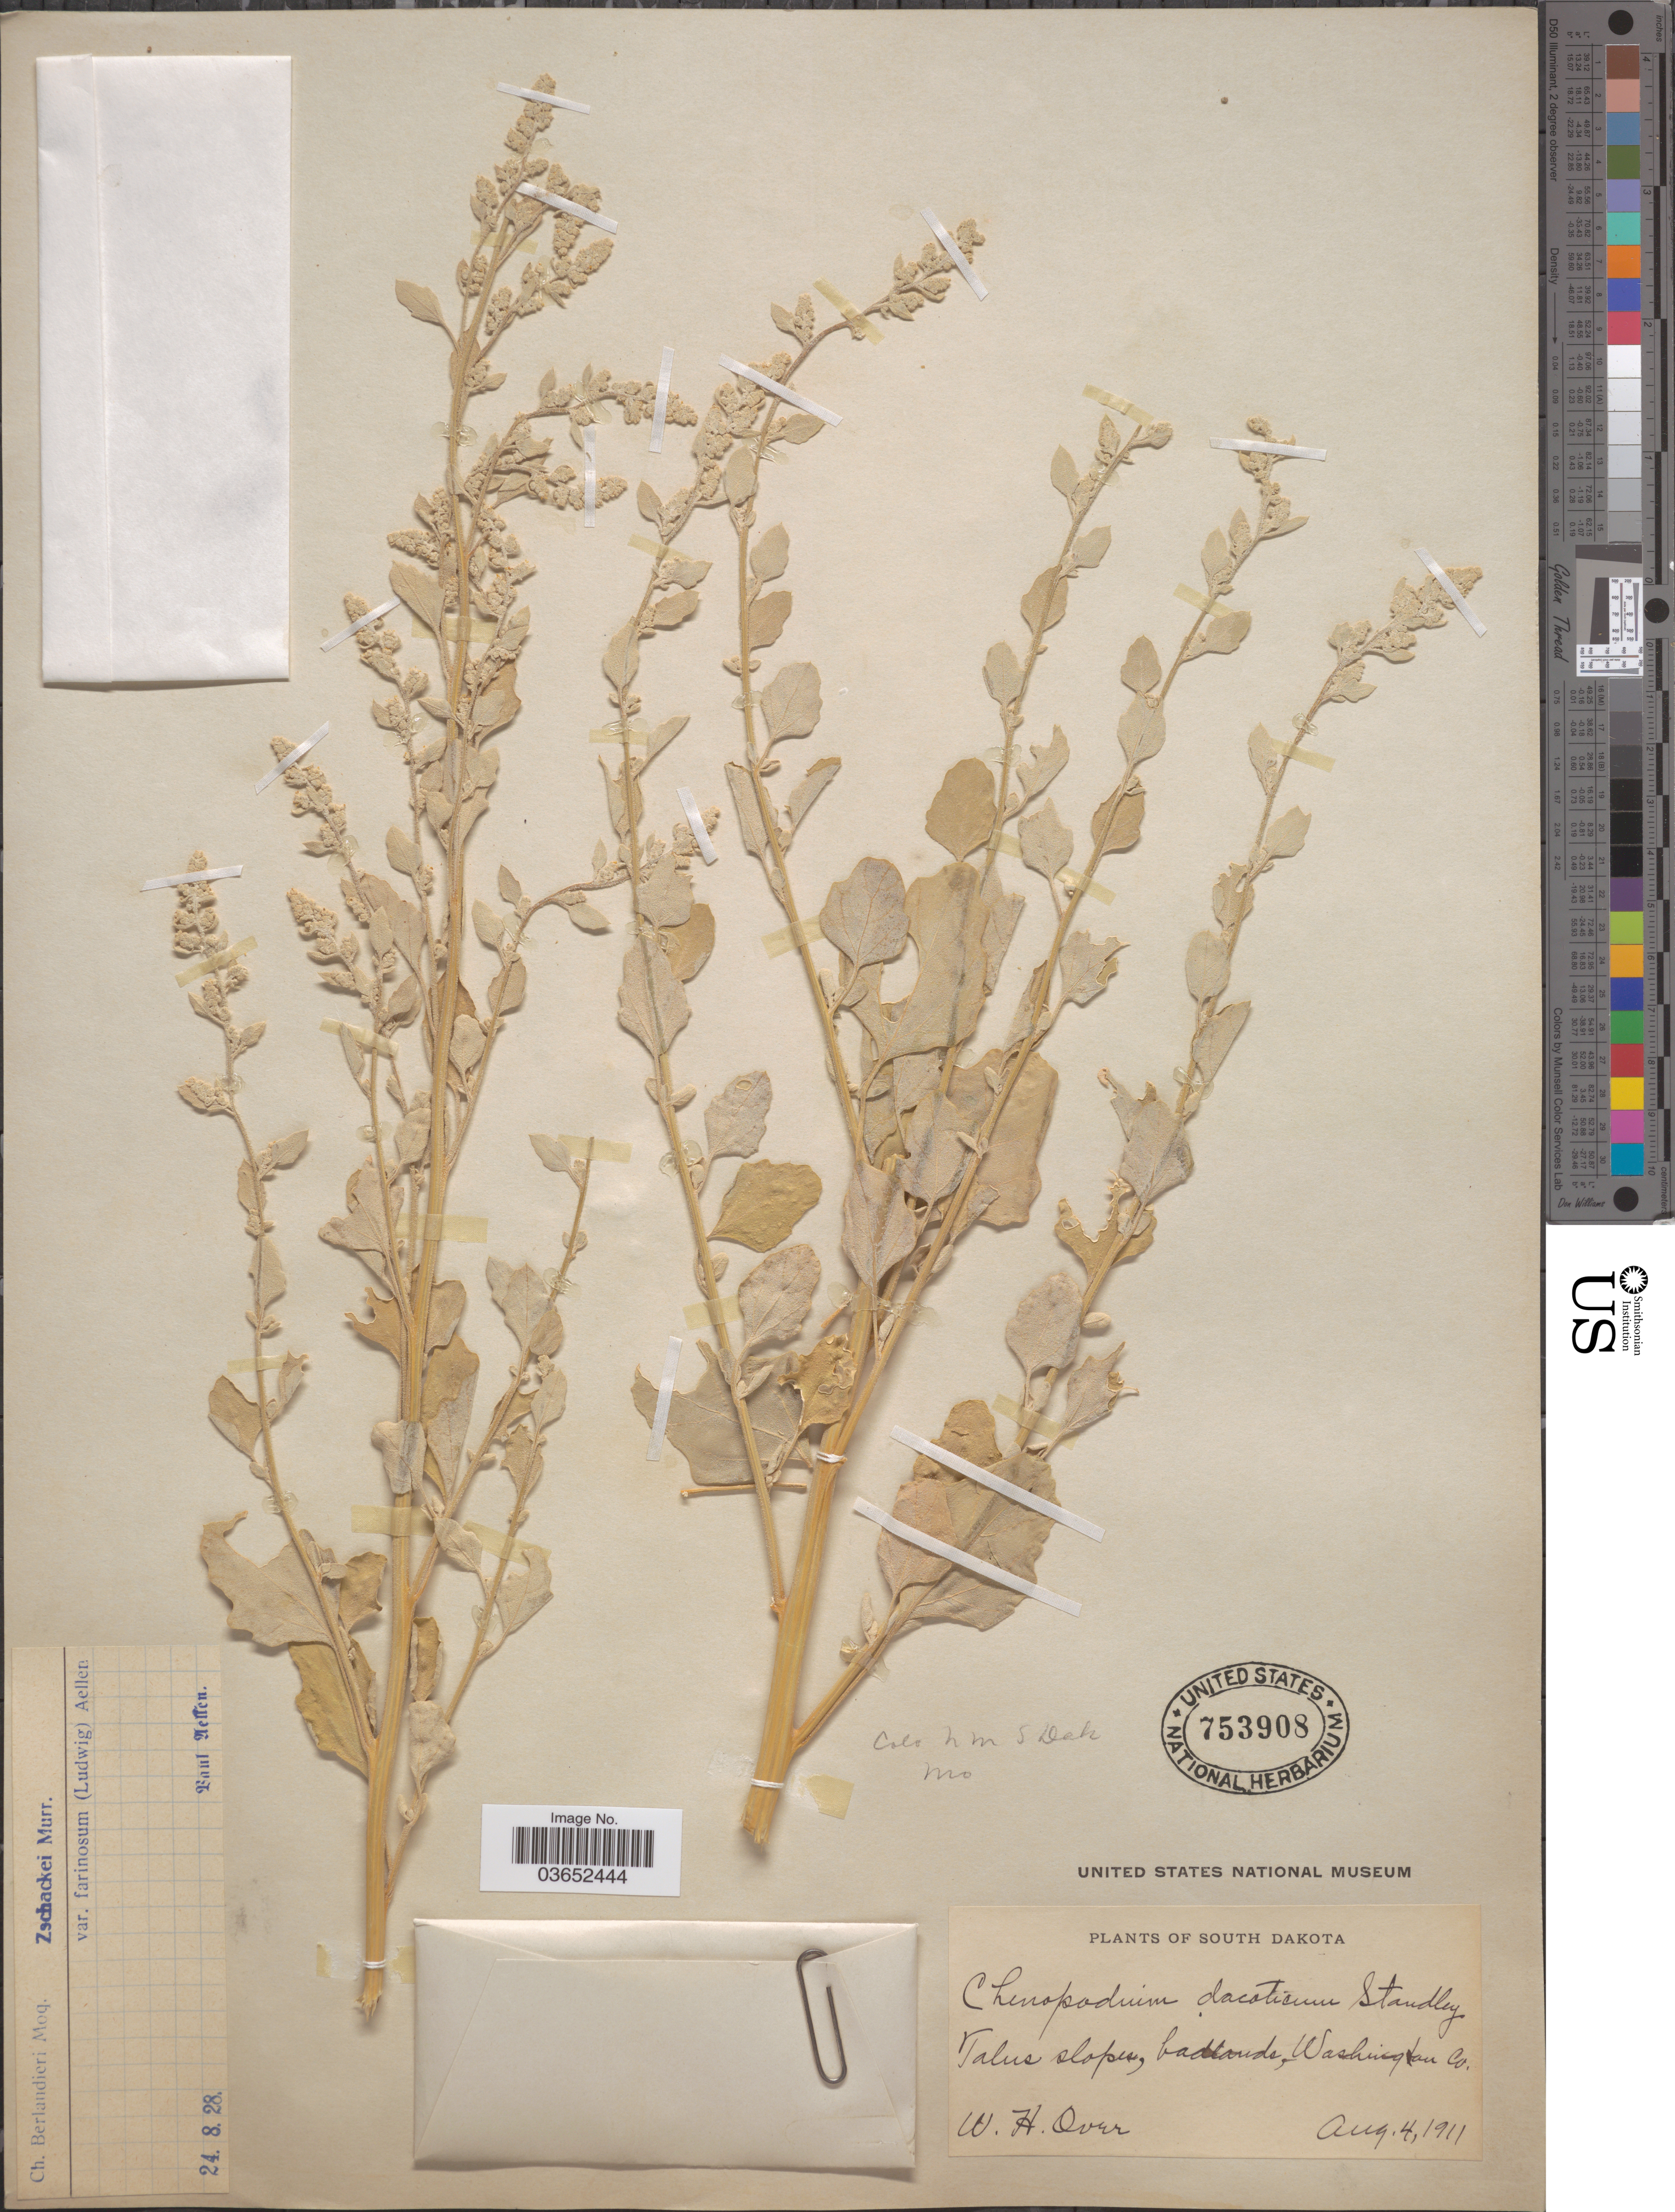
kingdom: Plantae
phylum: Tracheophyta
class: Magnoliopsida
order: Caryophyllales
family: Amaranthaceae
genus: Chenopodium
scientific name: Chenopodium berlandieri var. farinosum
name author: (A. Ludw. ex Asch. & Graebn.) Aellen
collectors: W. Over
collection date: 1911-08-04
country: United States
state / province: South Dakota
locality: Talus slopes, badlands, Washington Co.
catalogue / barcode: US 753908